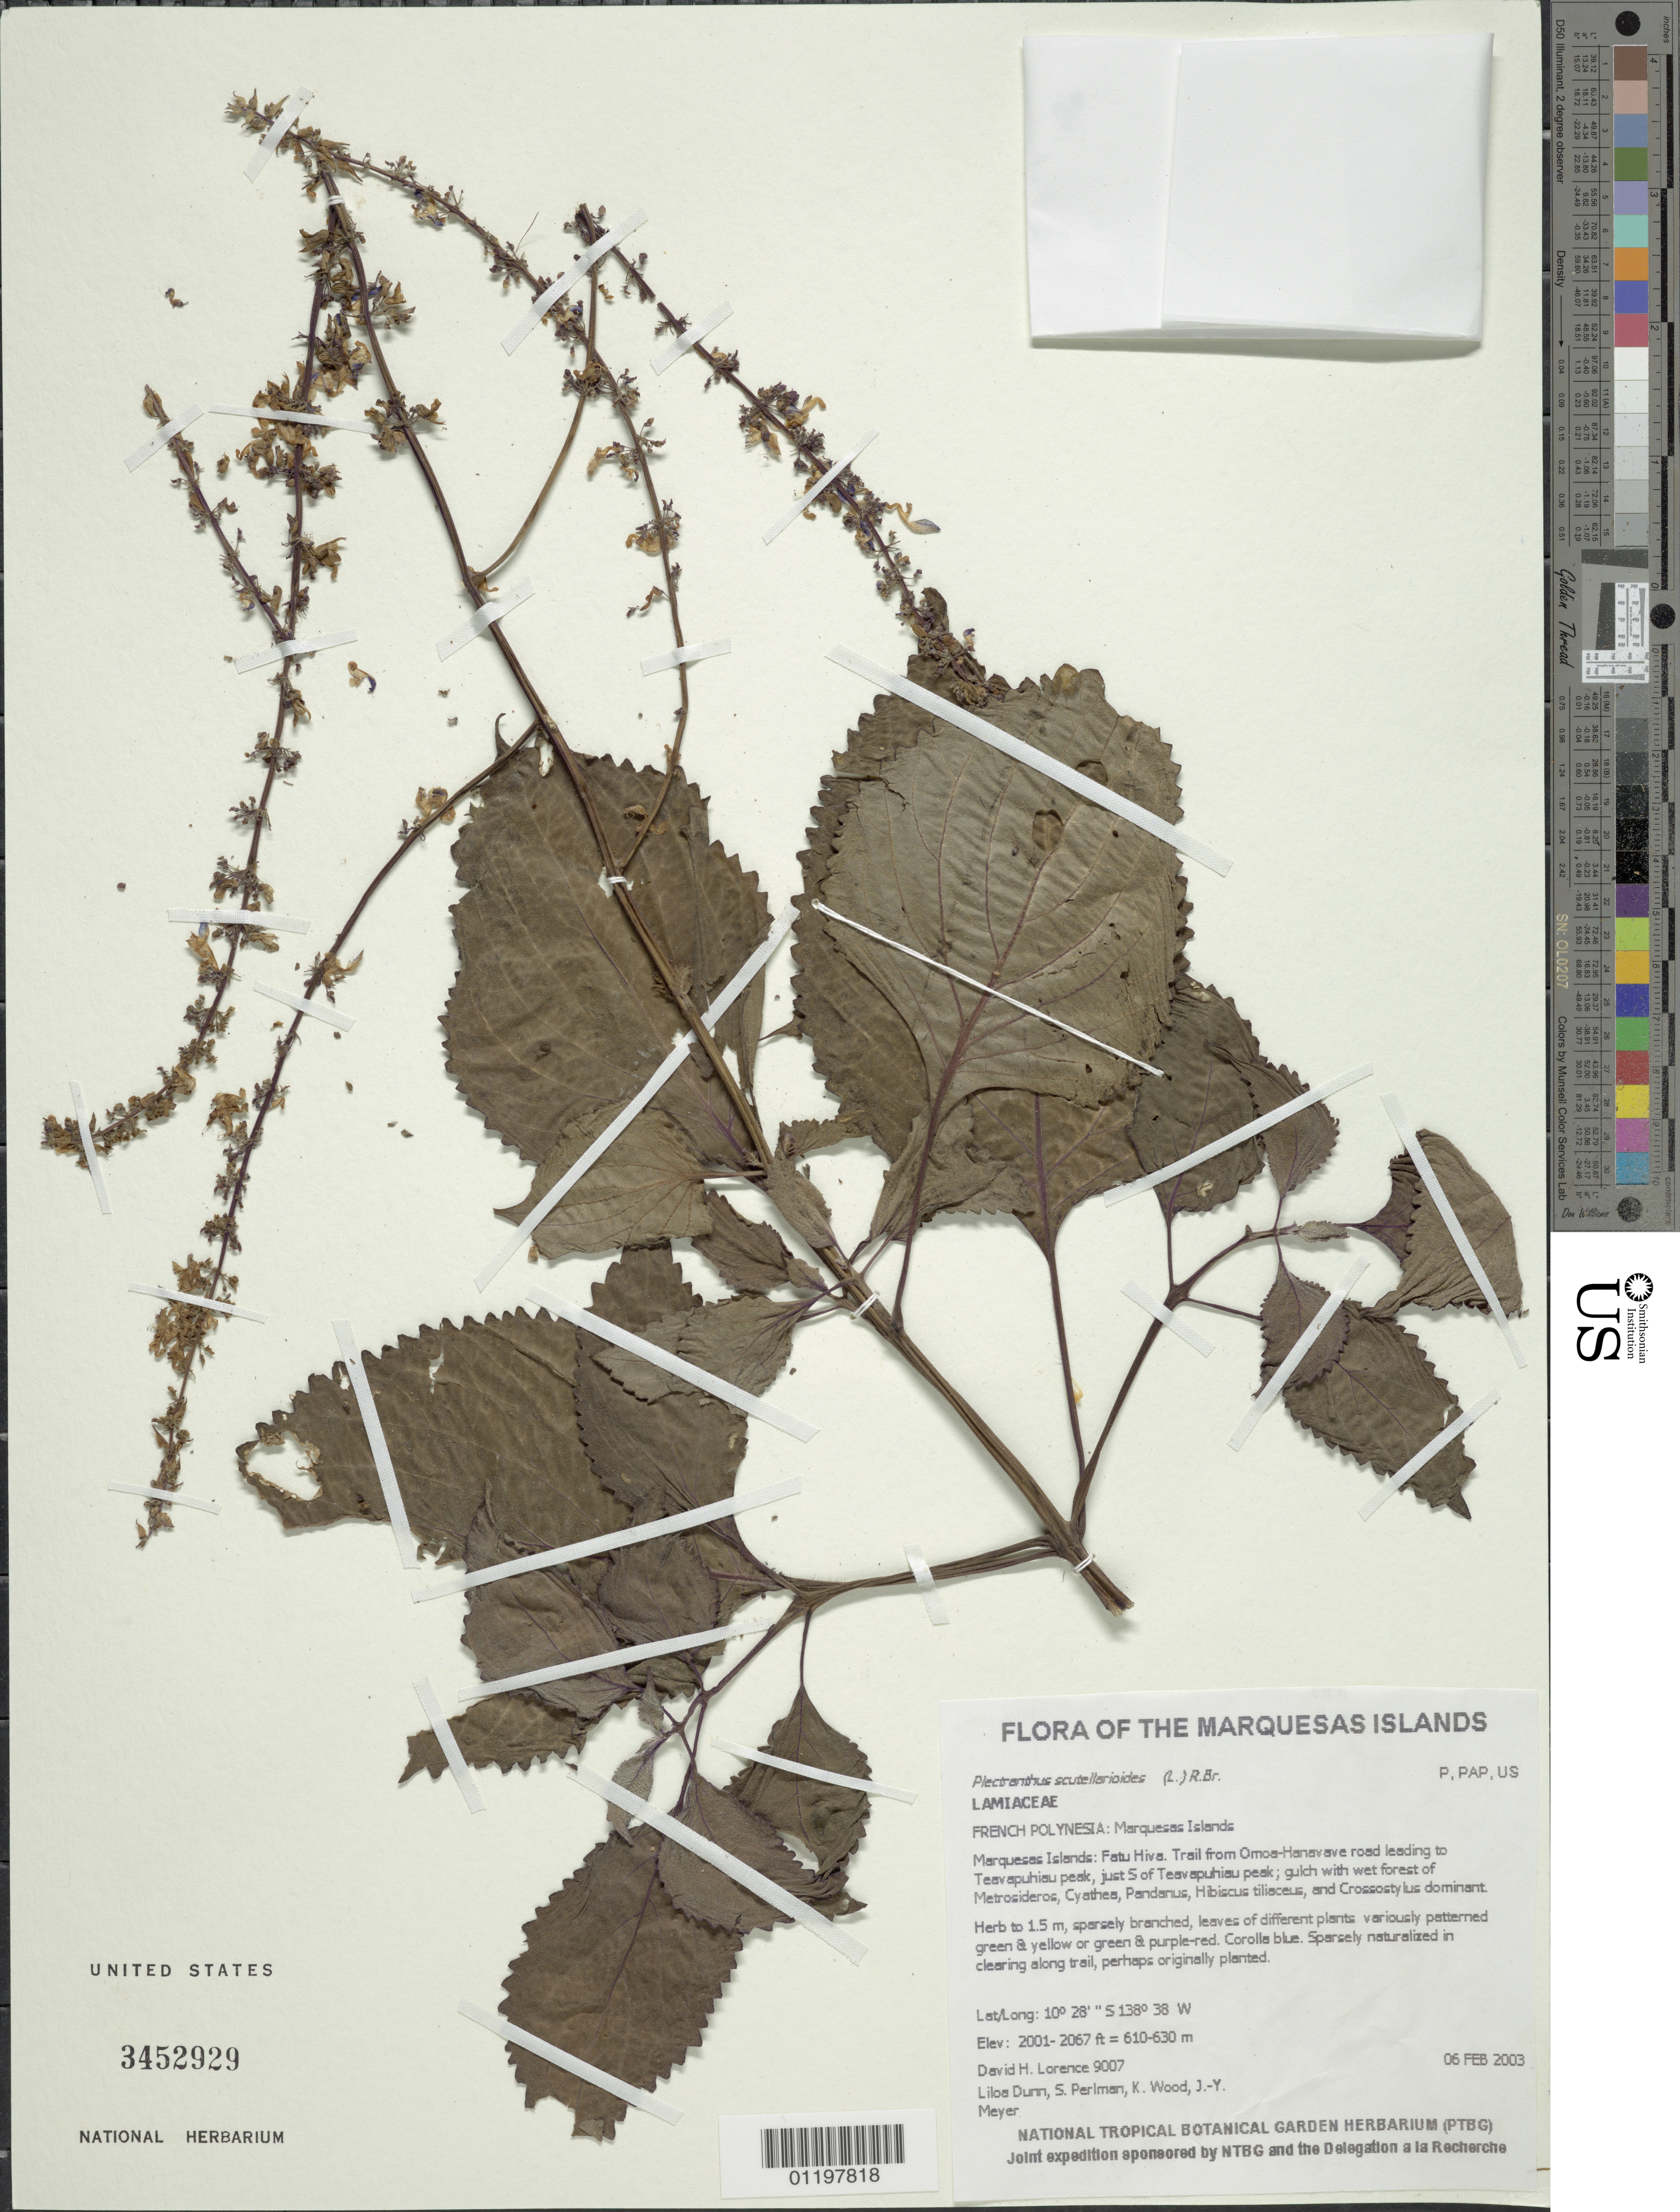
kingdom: Plantae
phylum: Tracheophyta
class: Magnoliopsida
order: Lamiales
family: Lamiaceae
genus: Coleus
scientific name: Coleus scutellarioides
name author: (L.) Benth.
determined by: Wagner, W. L., (BOT), Smithsonian Institution - National Museum of Natural History (UNITED STATES)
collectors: D. Lorence, L. Dunn, S. P. Perlman, K. R. Wood & J.-Y. Meyer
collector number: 9007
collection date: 2003-02-06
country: French Polynesia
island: Fatu Hiva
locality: Trail from Omoa-Hanavave road leading to Teavapuhiau peak, just S of Teavapuhiau peak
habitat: Gulch with wet forest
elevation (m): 610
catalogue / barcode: US 3452929